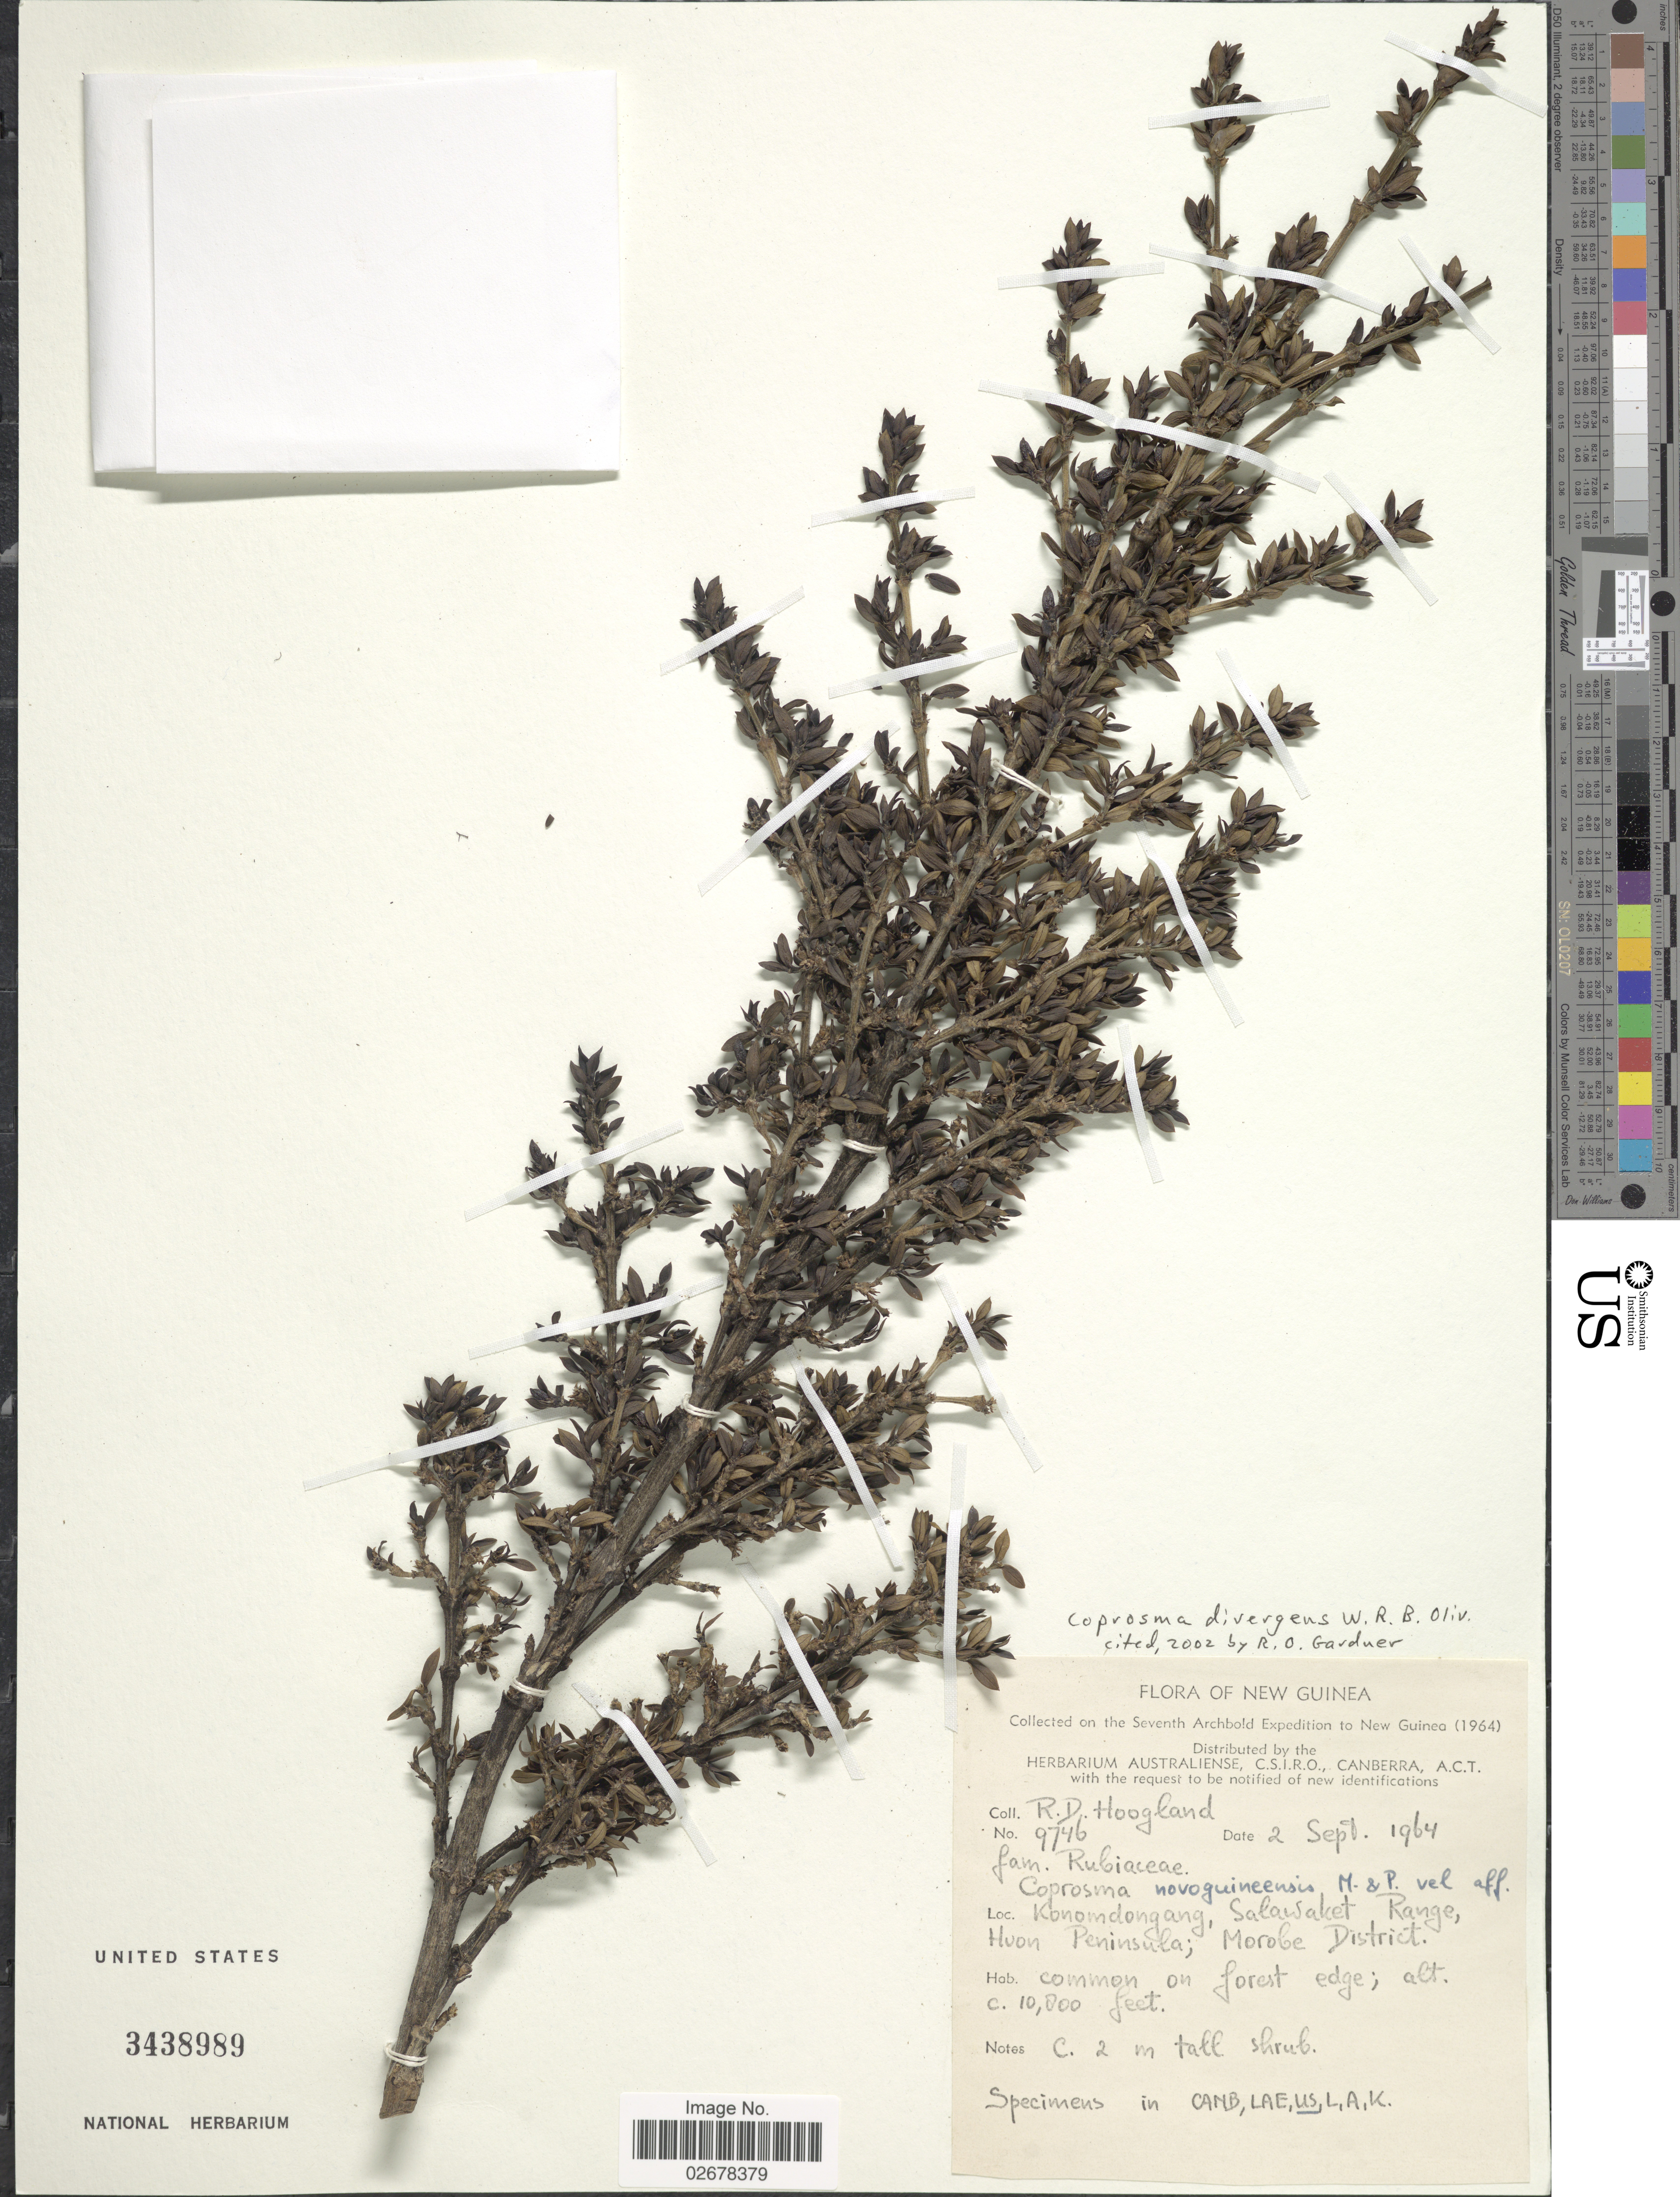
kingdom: Plantae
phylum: Tracheophyta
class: Magnoliopsida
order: Gentianales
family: Rubiaceae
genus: Coprosma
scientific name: Coprosma divergens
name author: W.R.B. Oliv.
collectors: R. D. Hoogland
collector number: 9746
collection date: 1964-09-02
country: Papua New Guinea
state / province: Morobe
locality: New Guinea, Konomdongang, Salawaket Range, Huon Peninsula.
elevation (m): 3292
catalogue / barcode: US 3438989